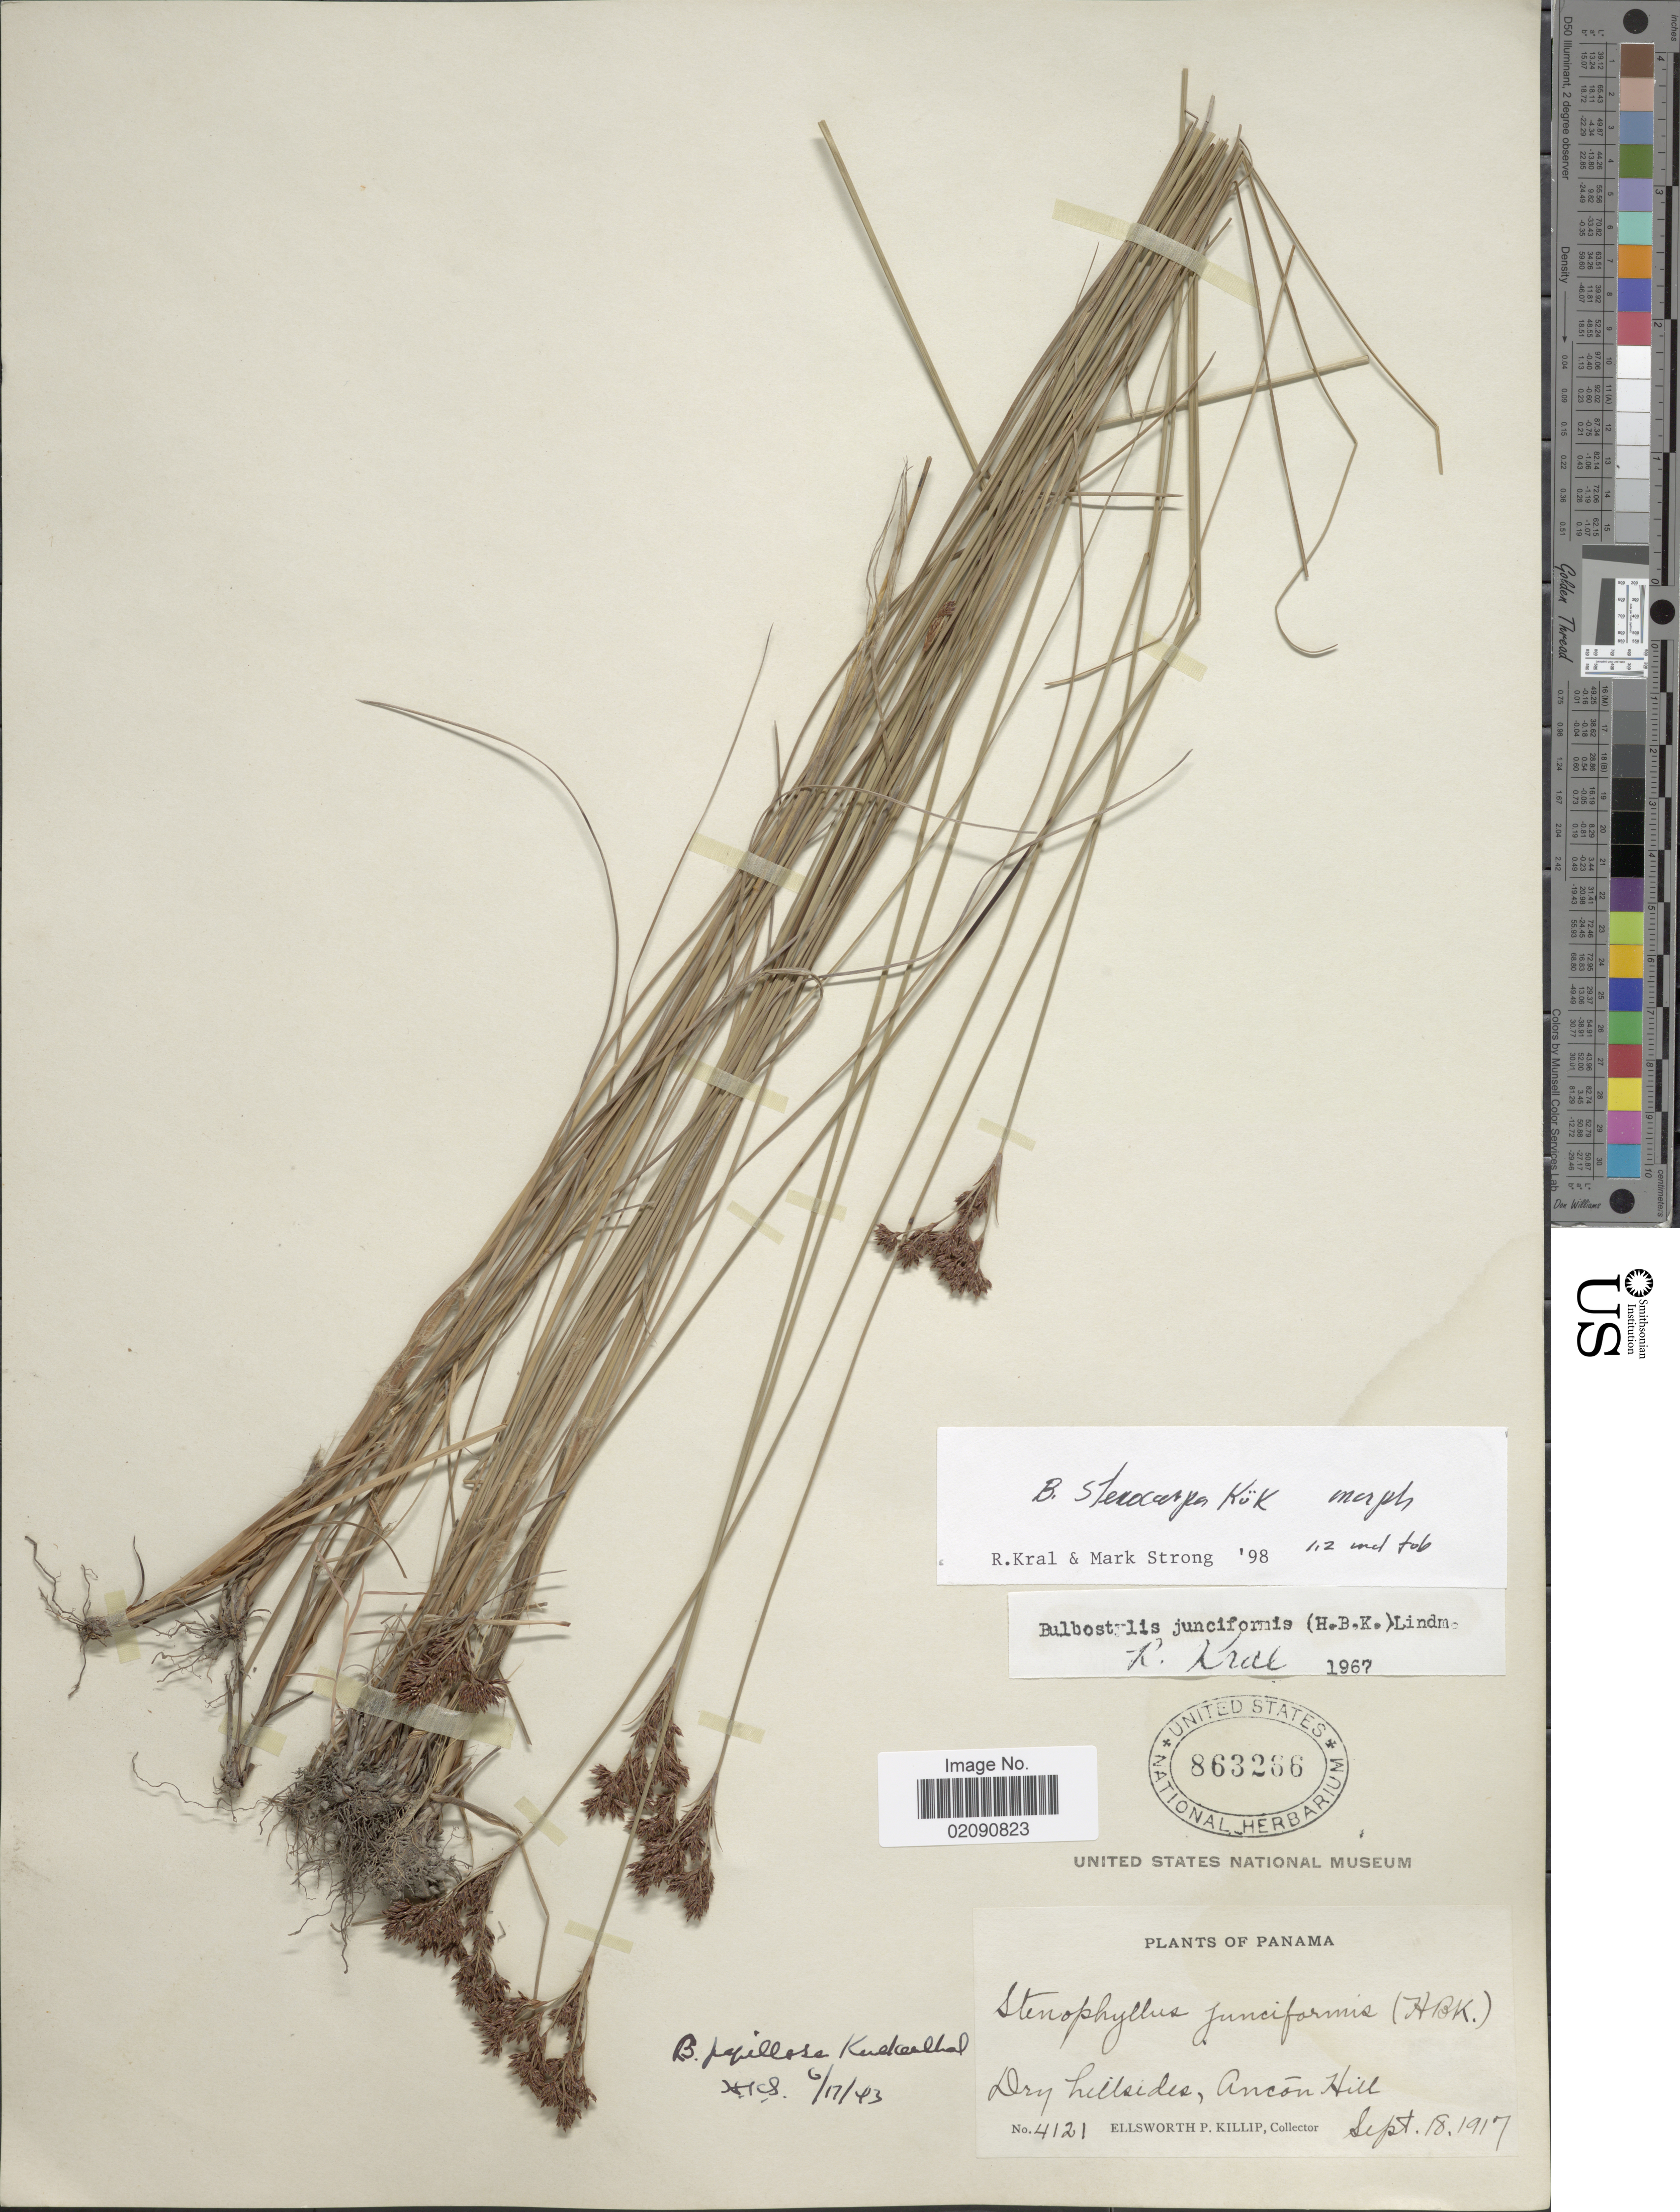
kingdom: Plantae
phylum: Tracheophyta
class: Liliopsida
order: Poales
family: Cyperaceae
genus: Bulbostylis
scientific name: Bulbostylis stenocarpa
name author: Kük.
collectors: P. C. Standley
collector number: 4121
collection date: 1917-09-18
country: Panama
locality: Dry hillsides, Ancon Hill.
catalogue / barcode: US 863266